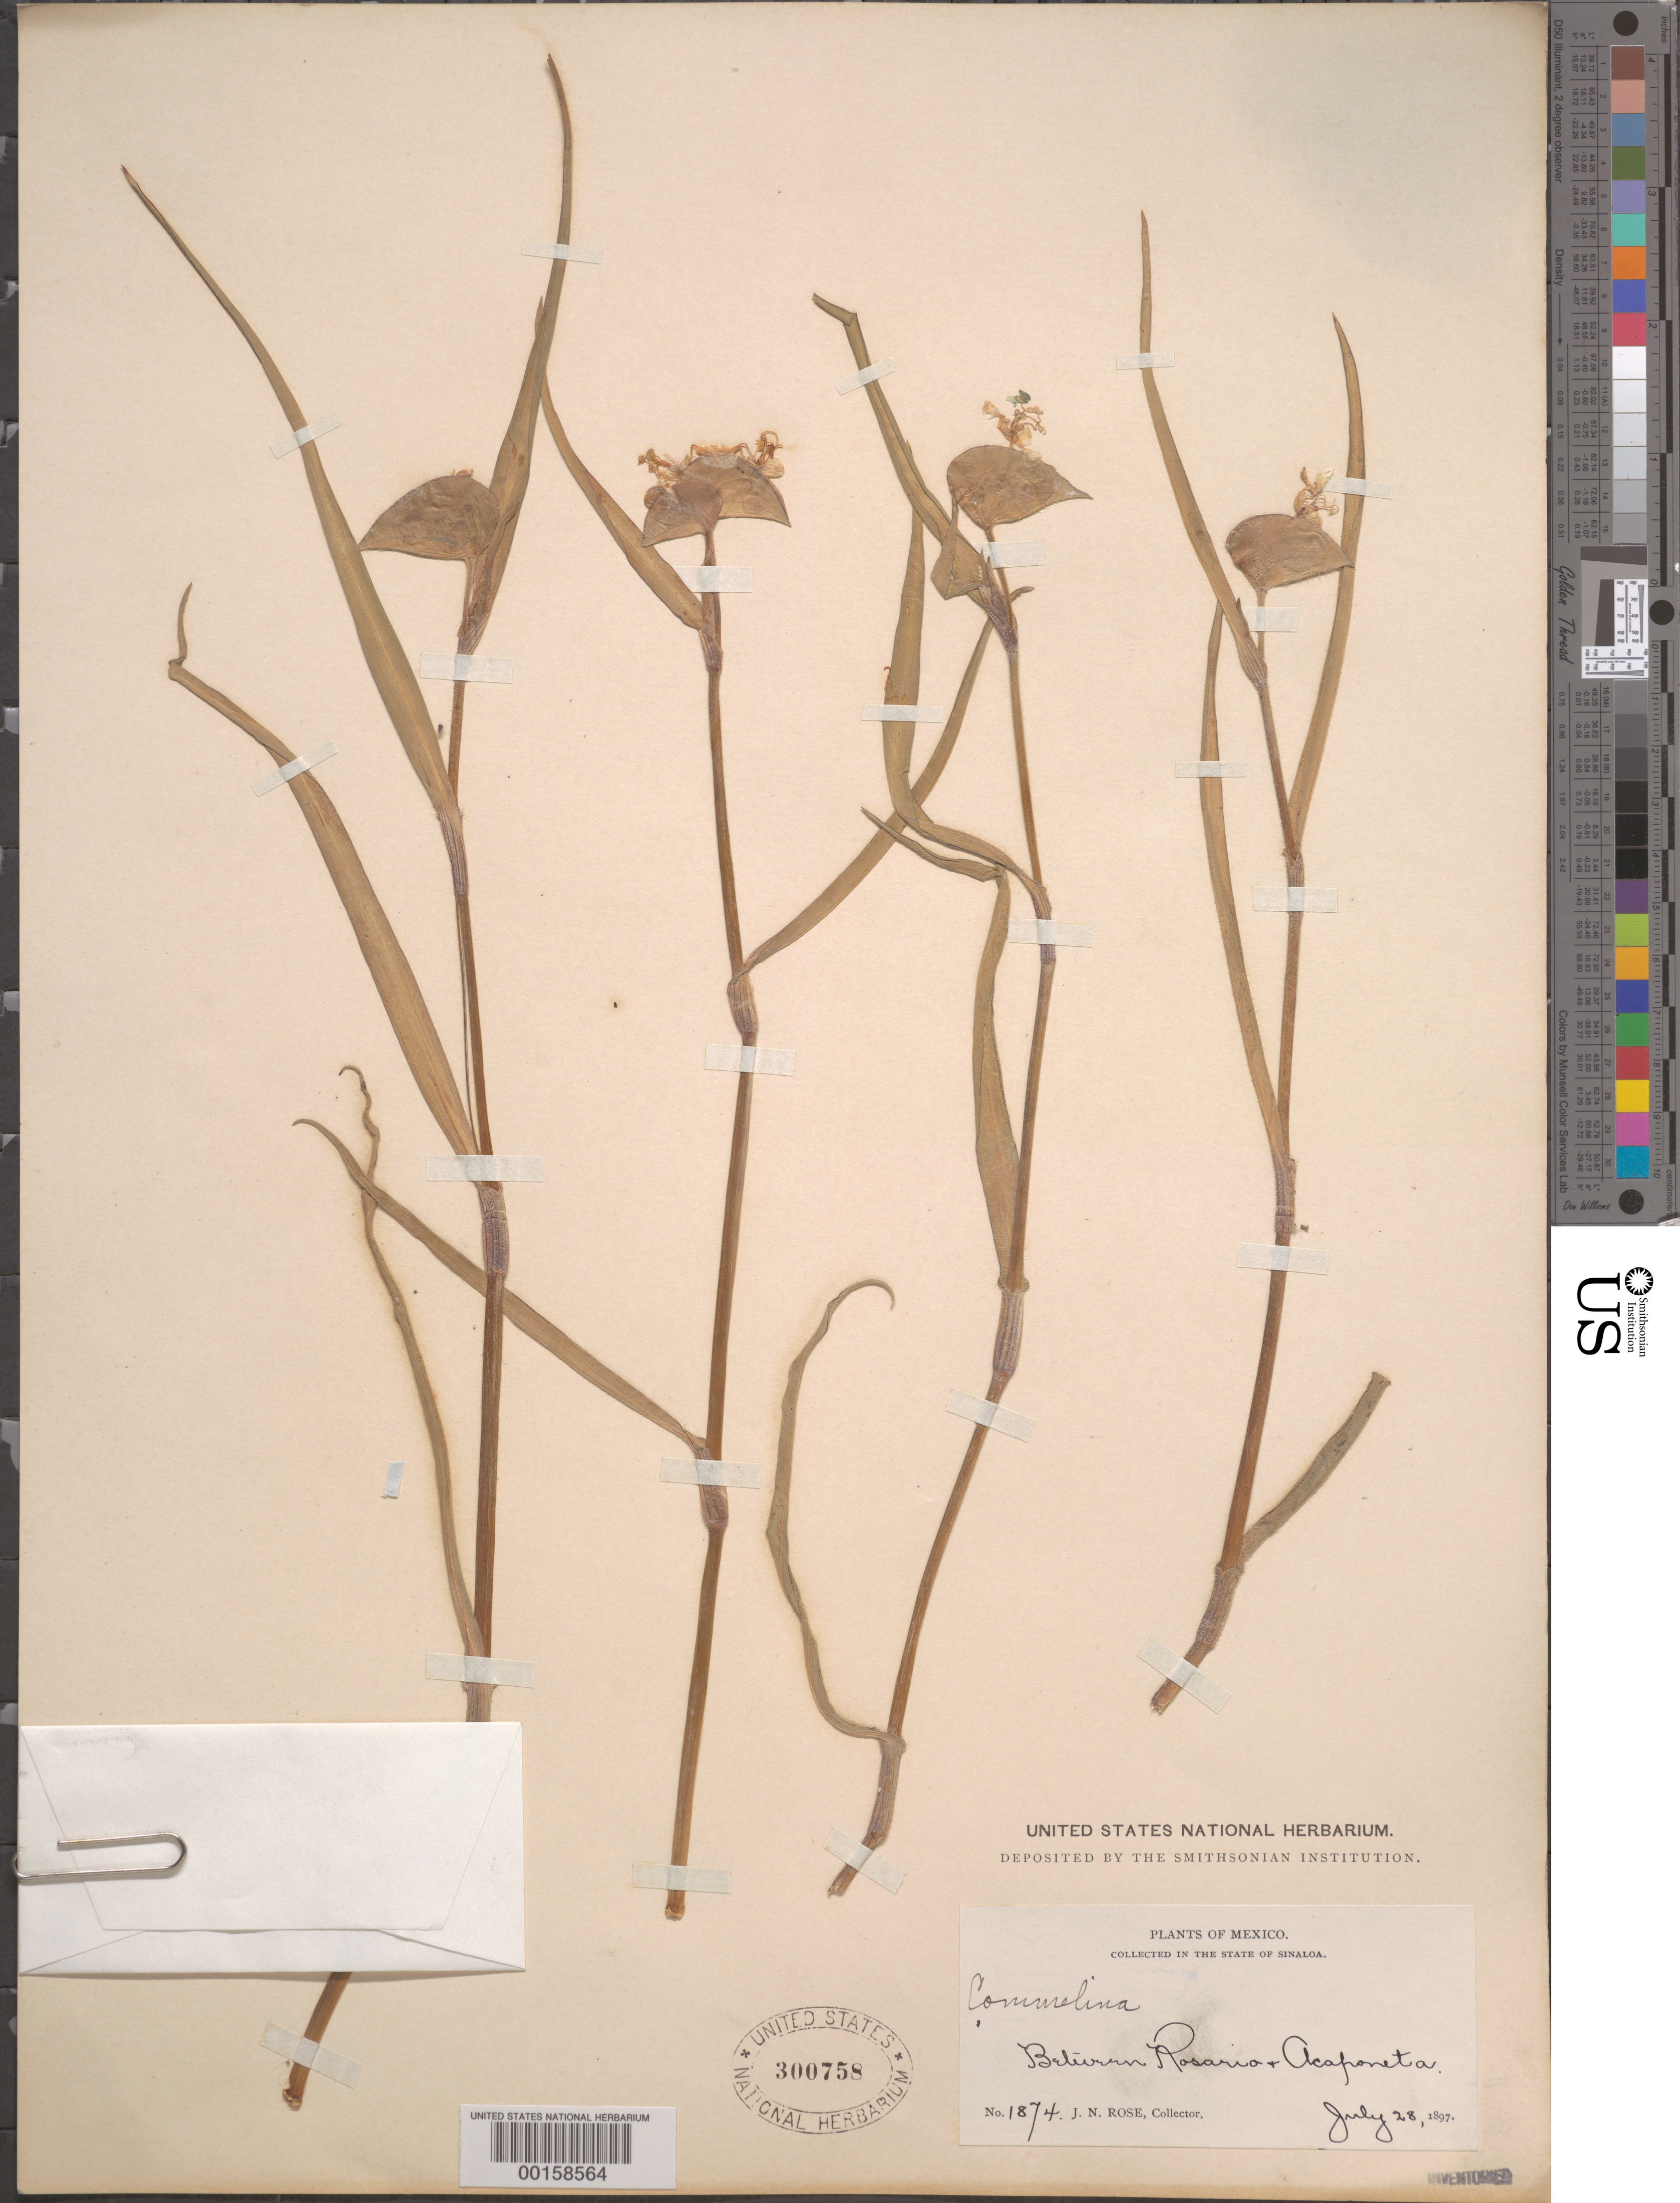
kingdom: Plantae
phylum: Tracheophyta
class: Liliopsida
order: Commelinales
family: Commelinaceae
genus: Commelina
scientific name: Commelina erecta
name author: L.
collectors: J. N. Rose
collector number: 1874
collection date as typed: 28 Jul 1897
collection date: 1897-07-28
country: Mexico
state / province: Sinaloa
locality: Between Rosario and acafroneta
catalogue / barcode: US 300758